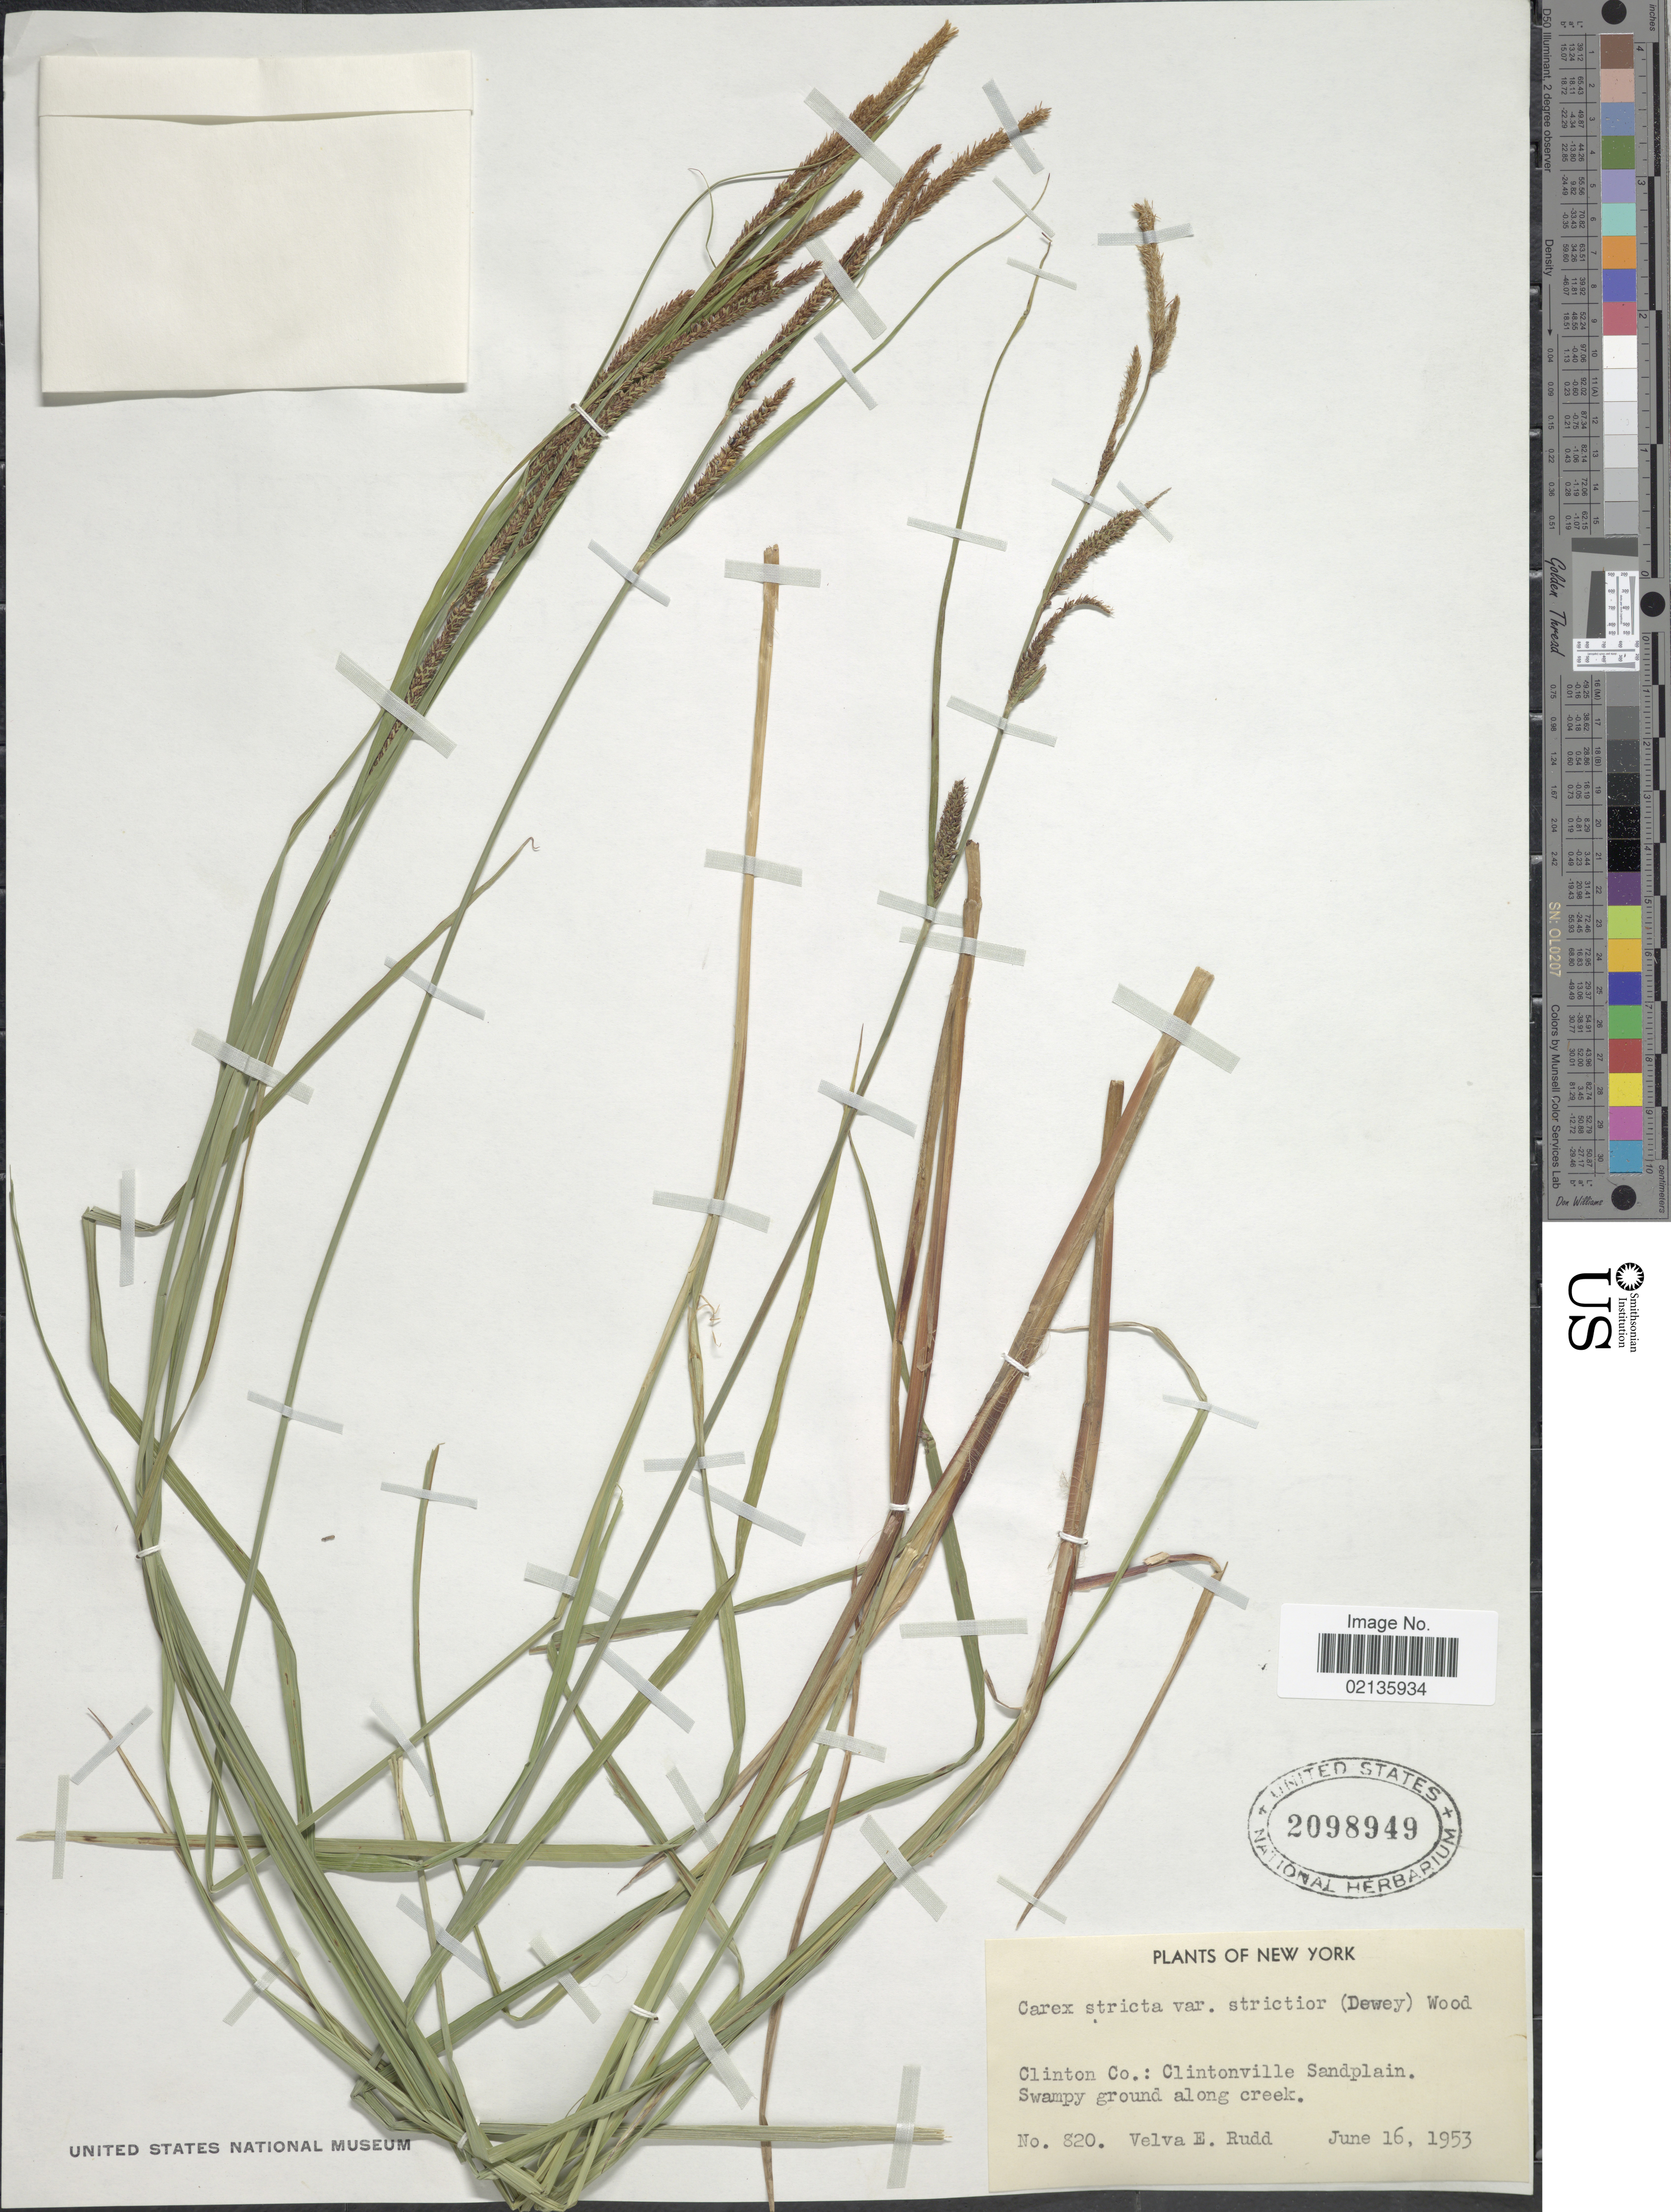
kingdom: Plantae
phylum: Tracheophyta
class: Liliopsida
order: Poales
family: Cyperaceae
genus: Carex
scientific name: Carex stricta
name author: Lam.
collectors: V. E. Rudd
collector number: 820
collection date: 1953-06-16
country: United States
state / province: New York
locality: Clinton Co.: Clintonville Sandplain. Swampy ground along creek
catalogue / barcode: US 2098949